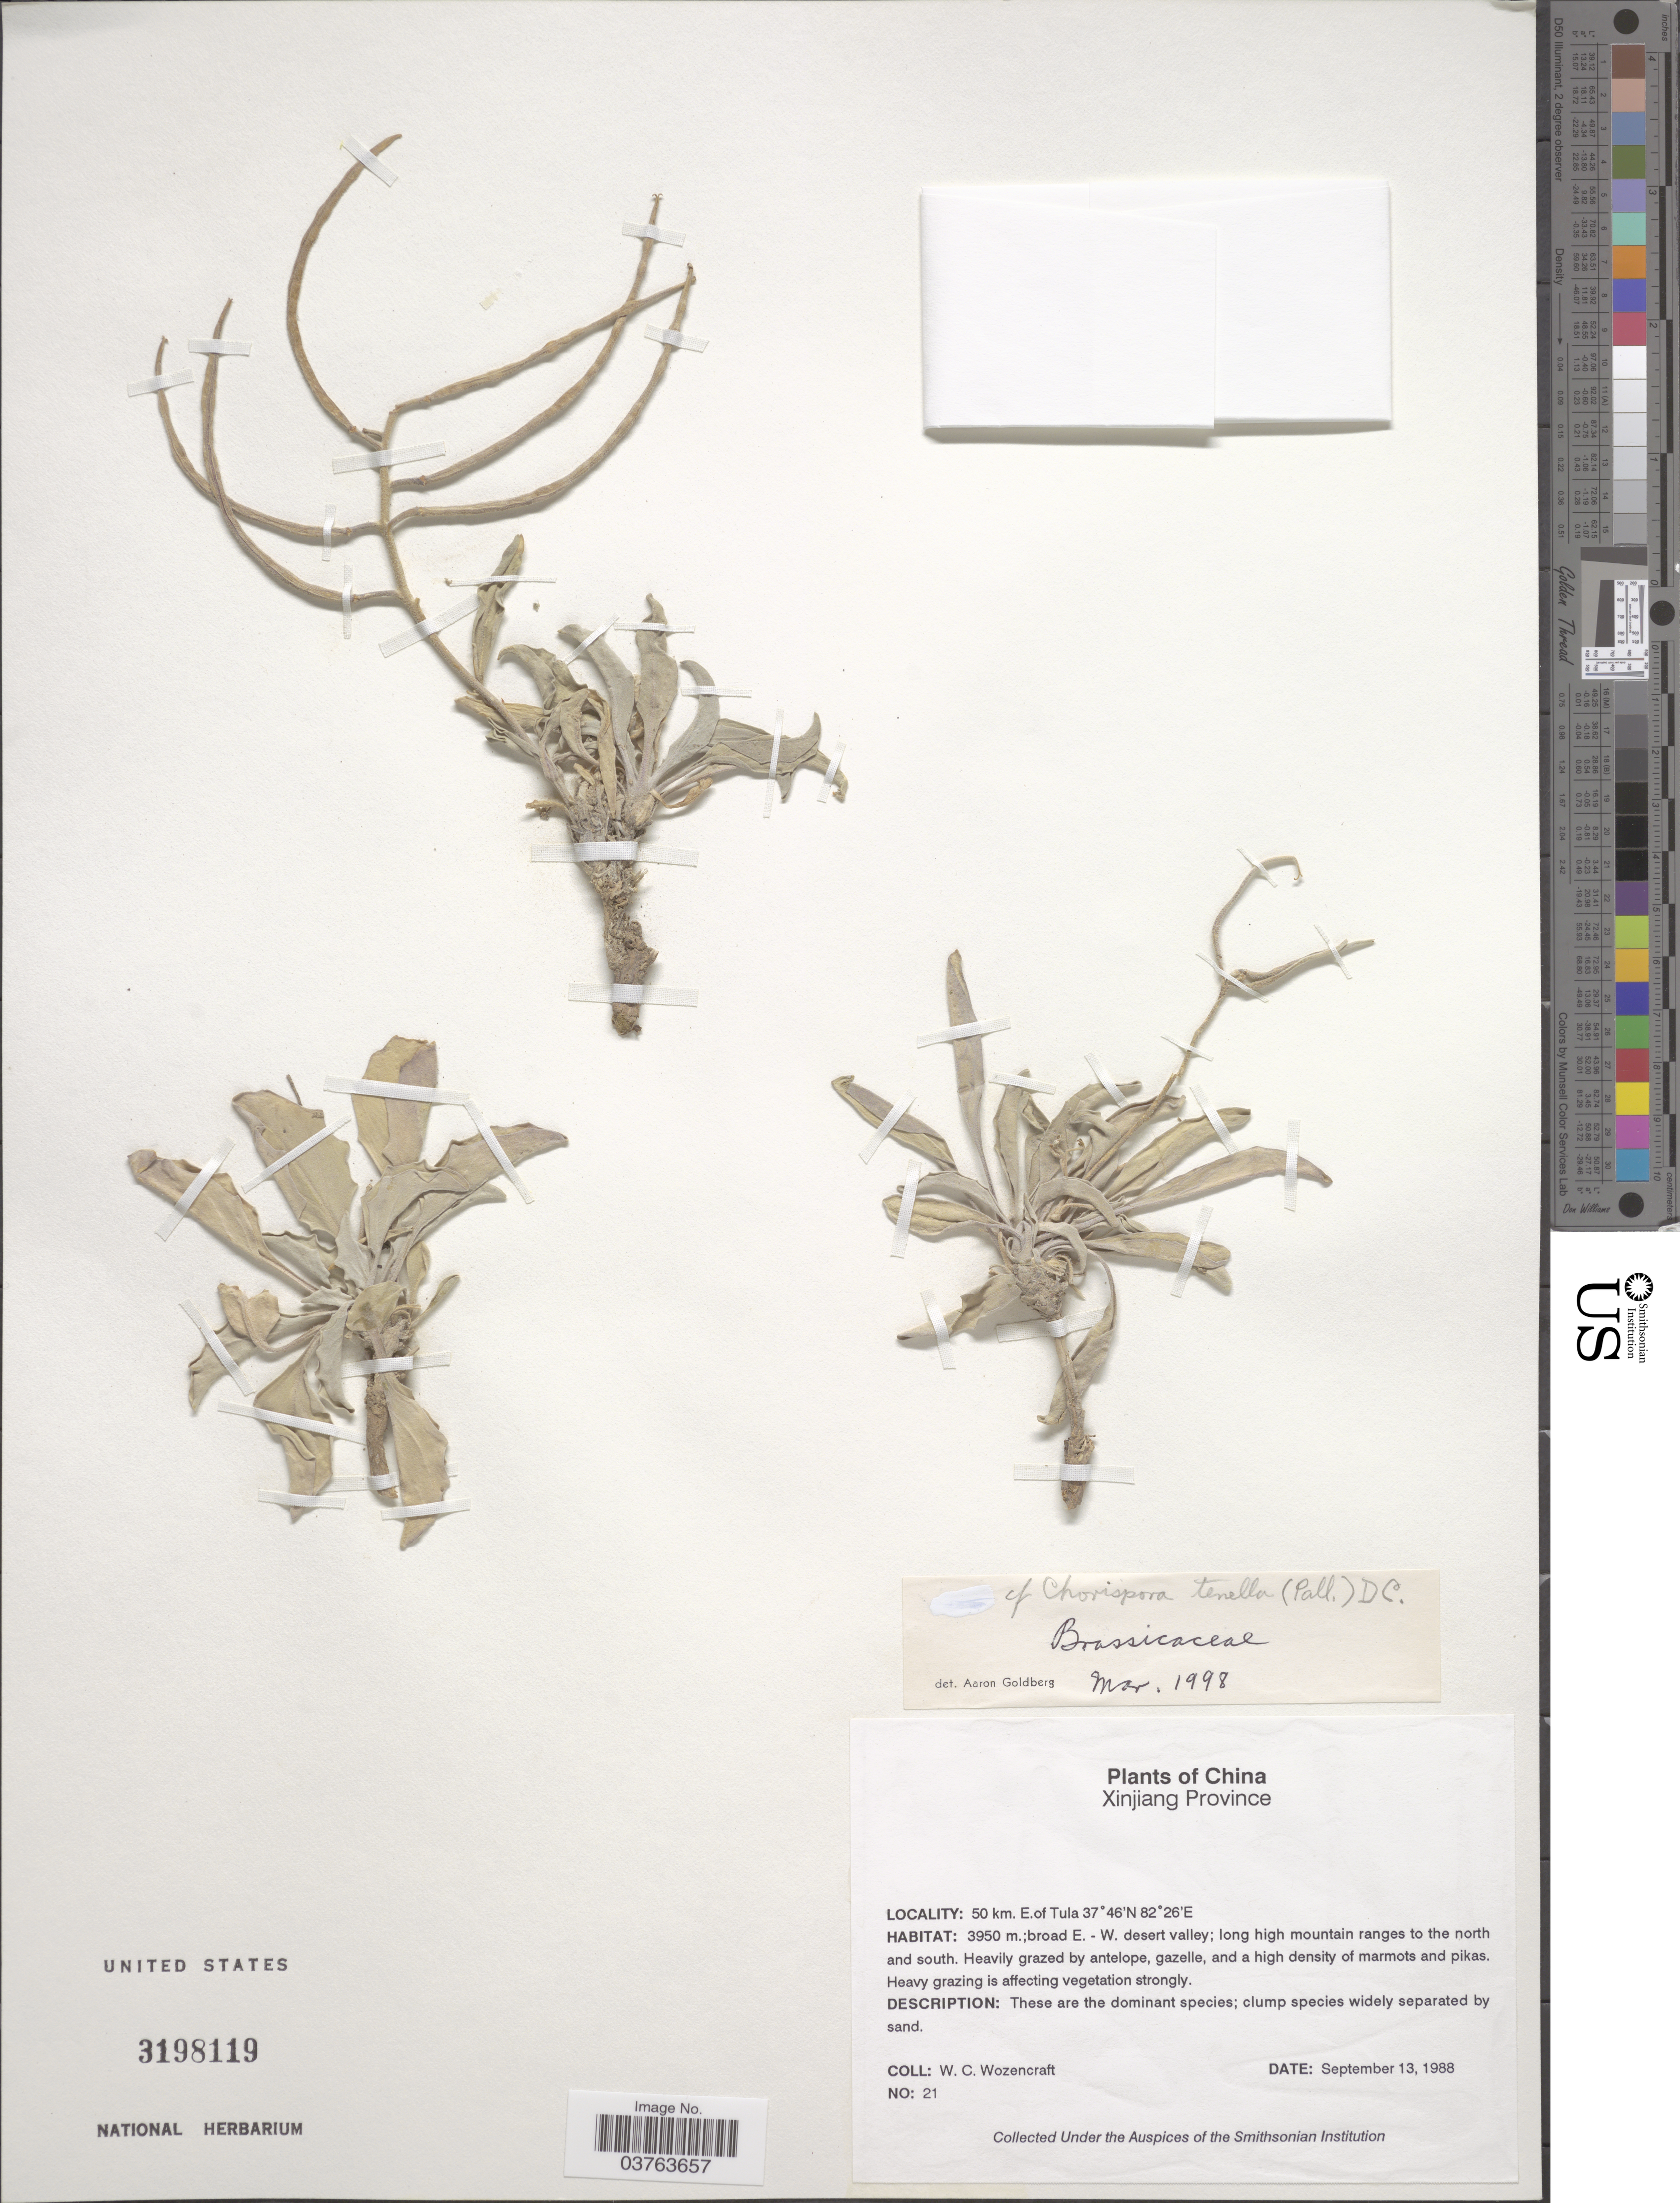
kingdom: Plantae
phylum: Tracheophyta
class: Magnoliopsida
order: Brassicales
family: Brassicaceae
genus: Chorispora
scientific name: Chorispora tenella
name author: DC.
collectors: W. Wozencraft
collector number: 21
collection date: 1988-09-13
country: China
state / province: Xinjiang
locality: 50 km. E. of Tula. Broad E. - W. desert valley; long high mountain ranges to the north and south.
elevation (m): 3950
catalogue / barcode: US 3198119